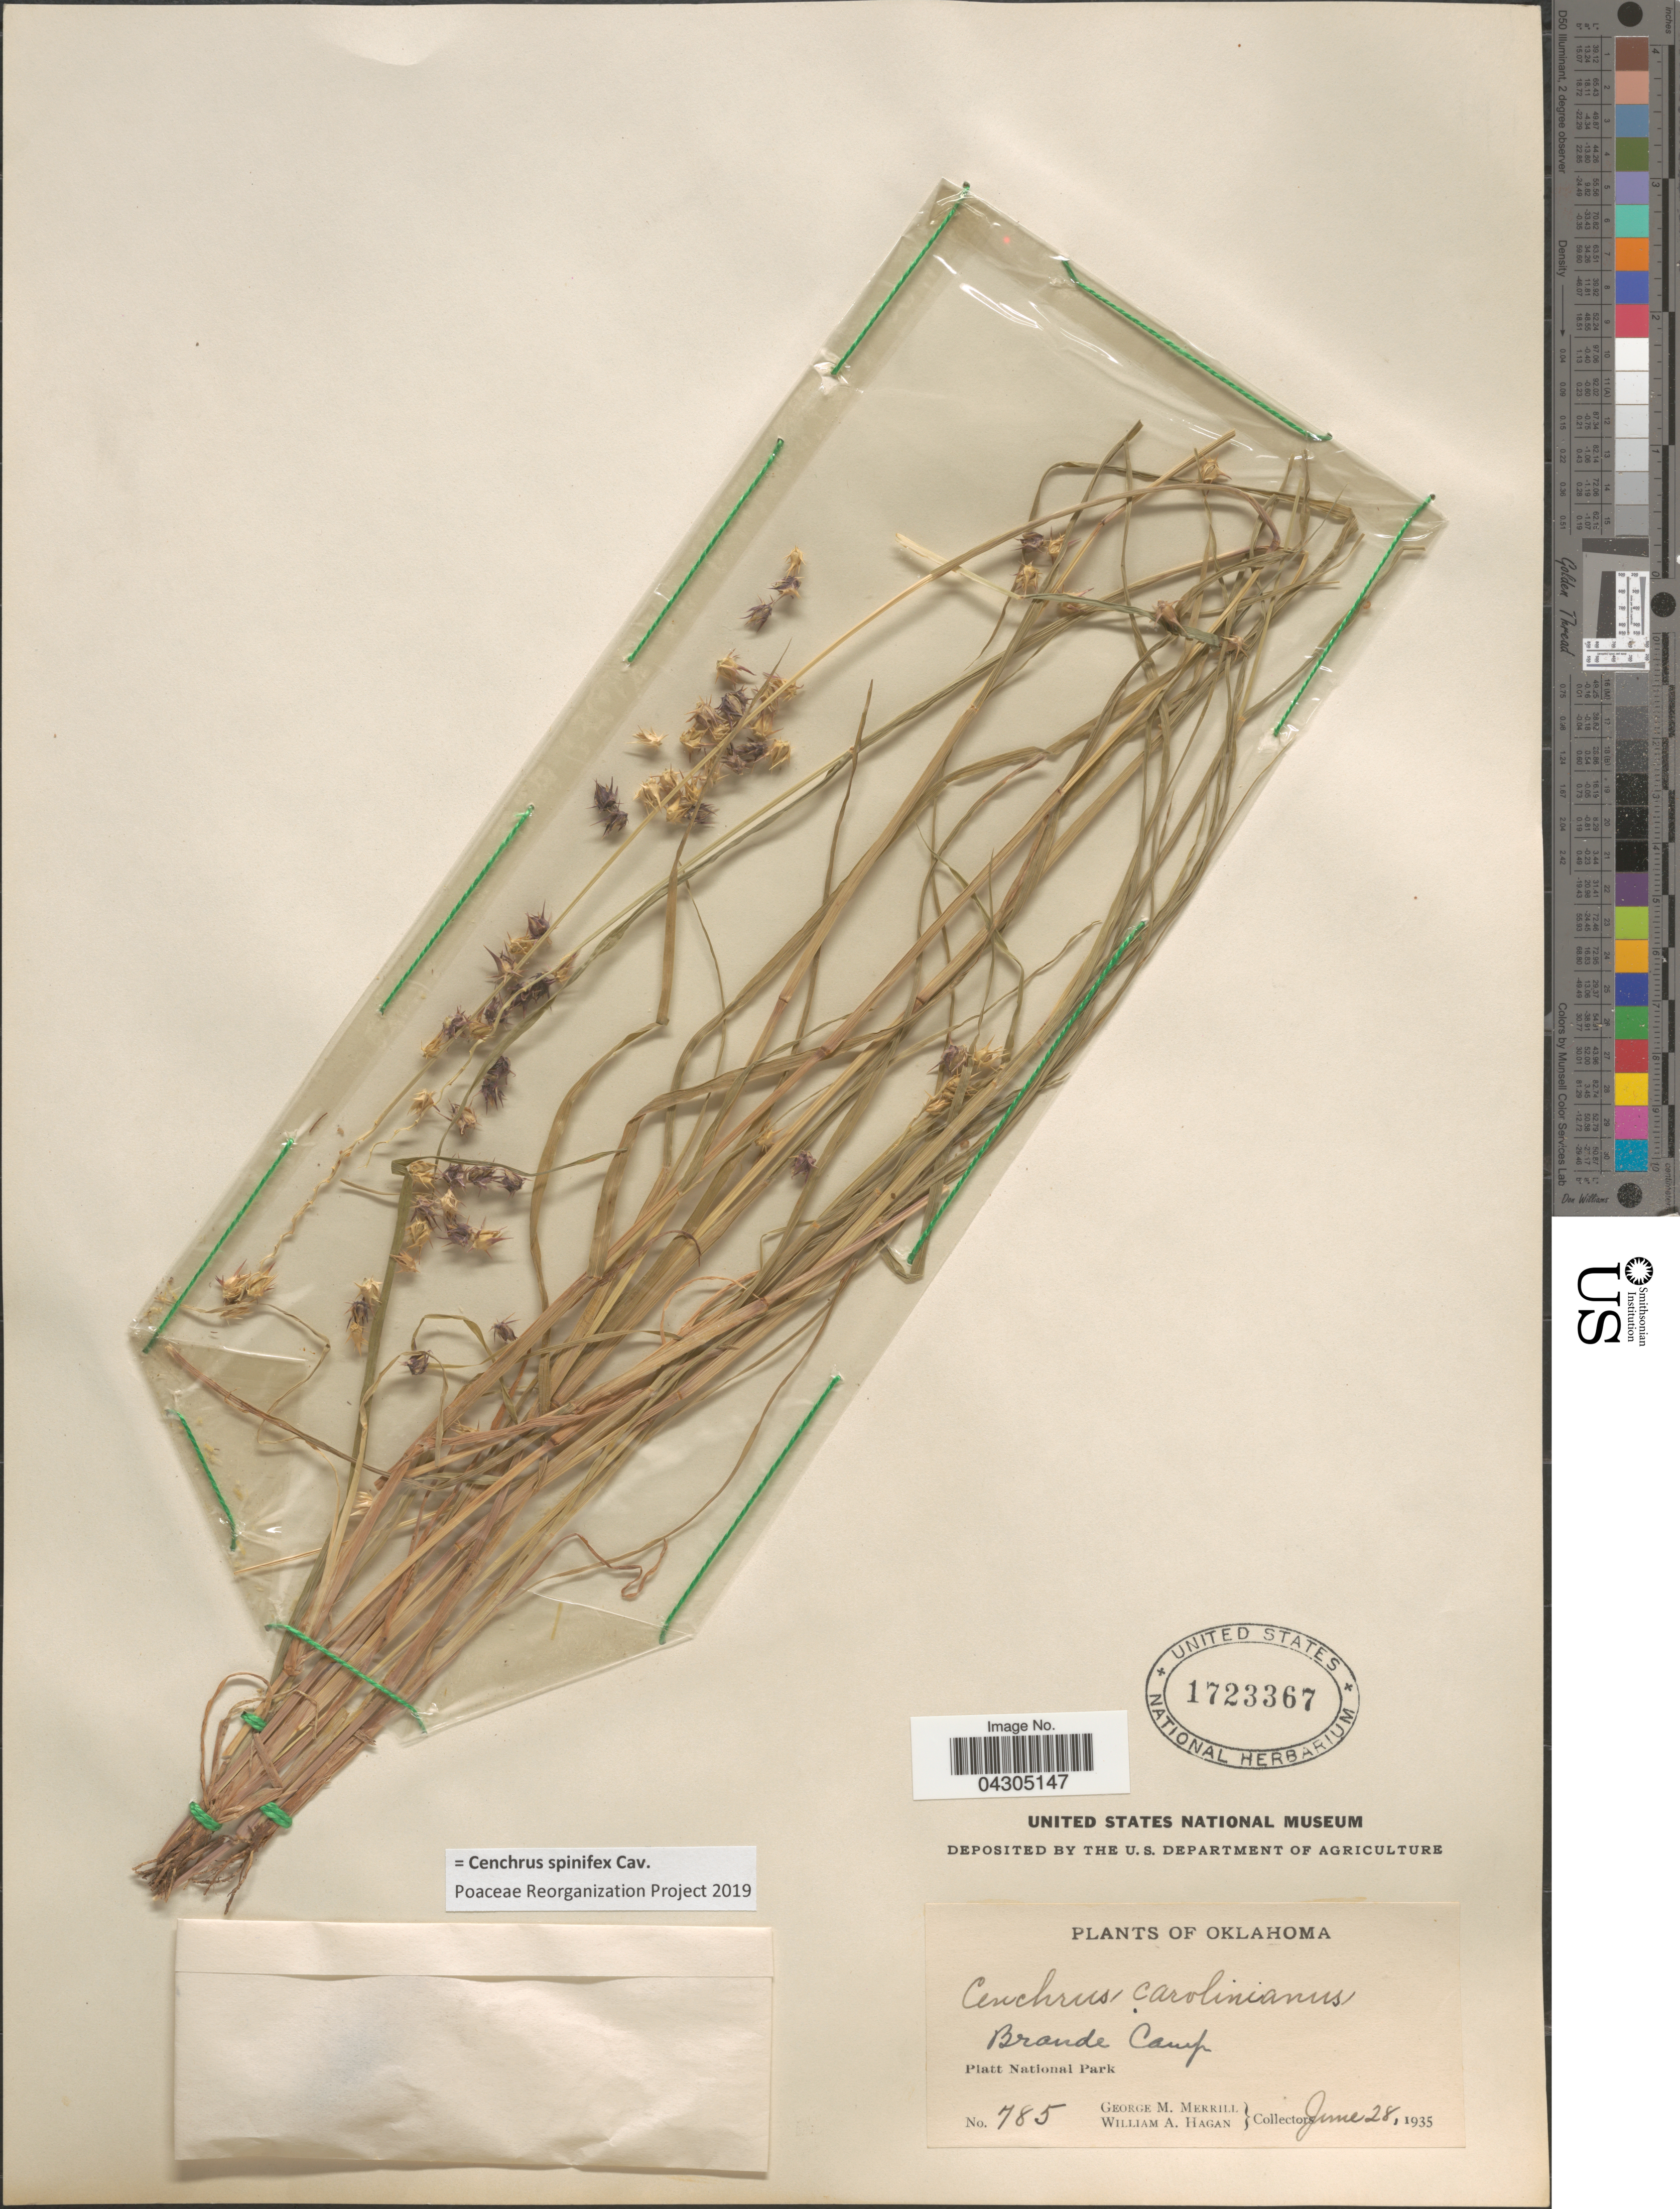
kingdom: Plantae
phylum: Tracheophyta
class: Liliopsida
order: Poales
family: Poaceae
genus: Cenchrus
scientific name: Cenchrus spinifex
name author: Cav.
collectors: G. M. Merrill & W. Hagan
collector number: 785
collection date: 1935-06-28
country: United States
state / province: Oklahoma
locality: Brande Campe. Platt National Park.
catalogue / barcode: US 1723367